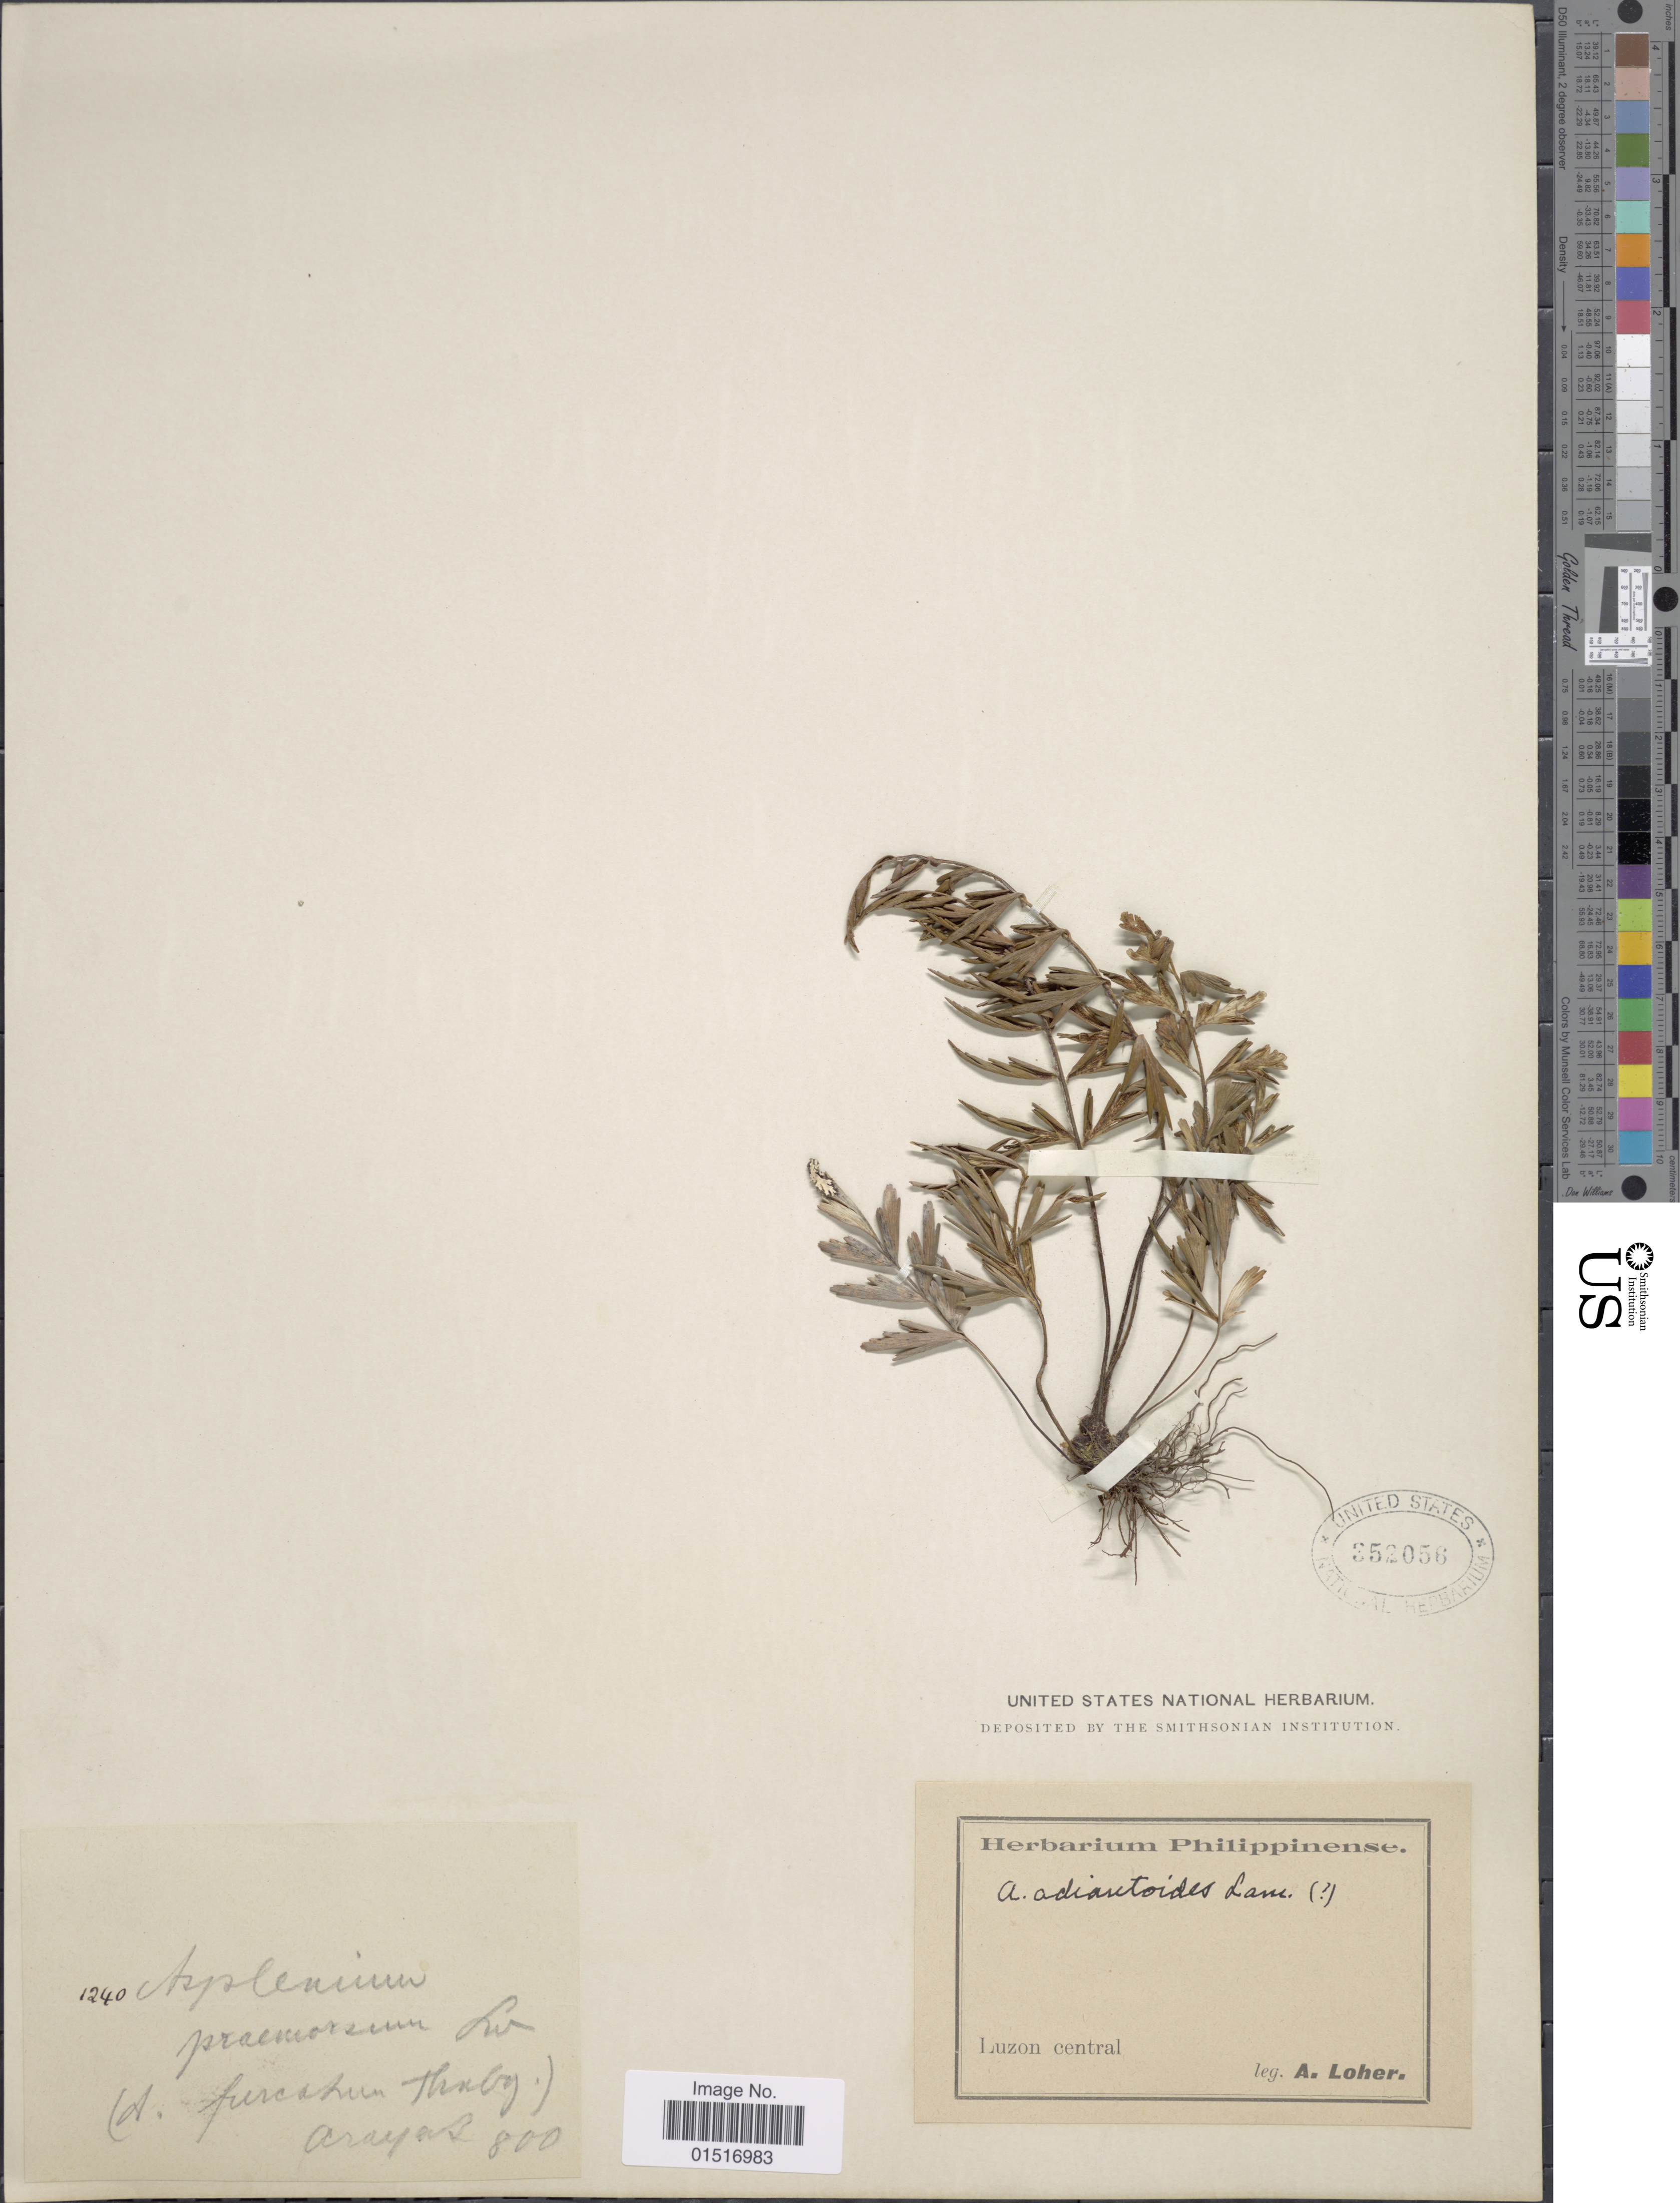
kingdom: Plantae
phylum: Tracheophyta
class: Polypodiopsida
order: Polypodiales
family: Aspleniaceae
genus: Asplenium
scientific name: Asplenium polyodon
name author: G. Forst.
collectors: A. Loher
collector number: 1240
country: Philippines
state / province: Central Luzon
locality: Arayat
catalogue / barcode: US 352056